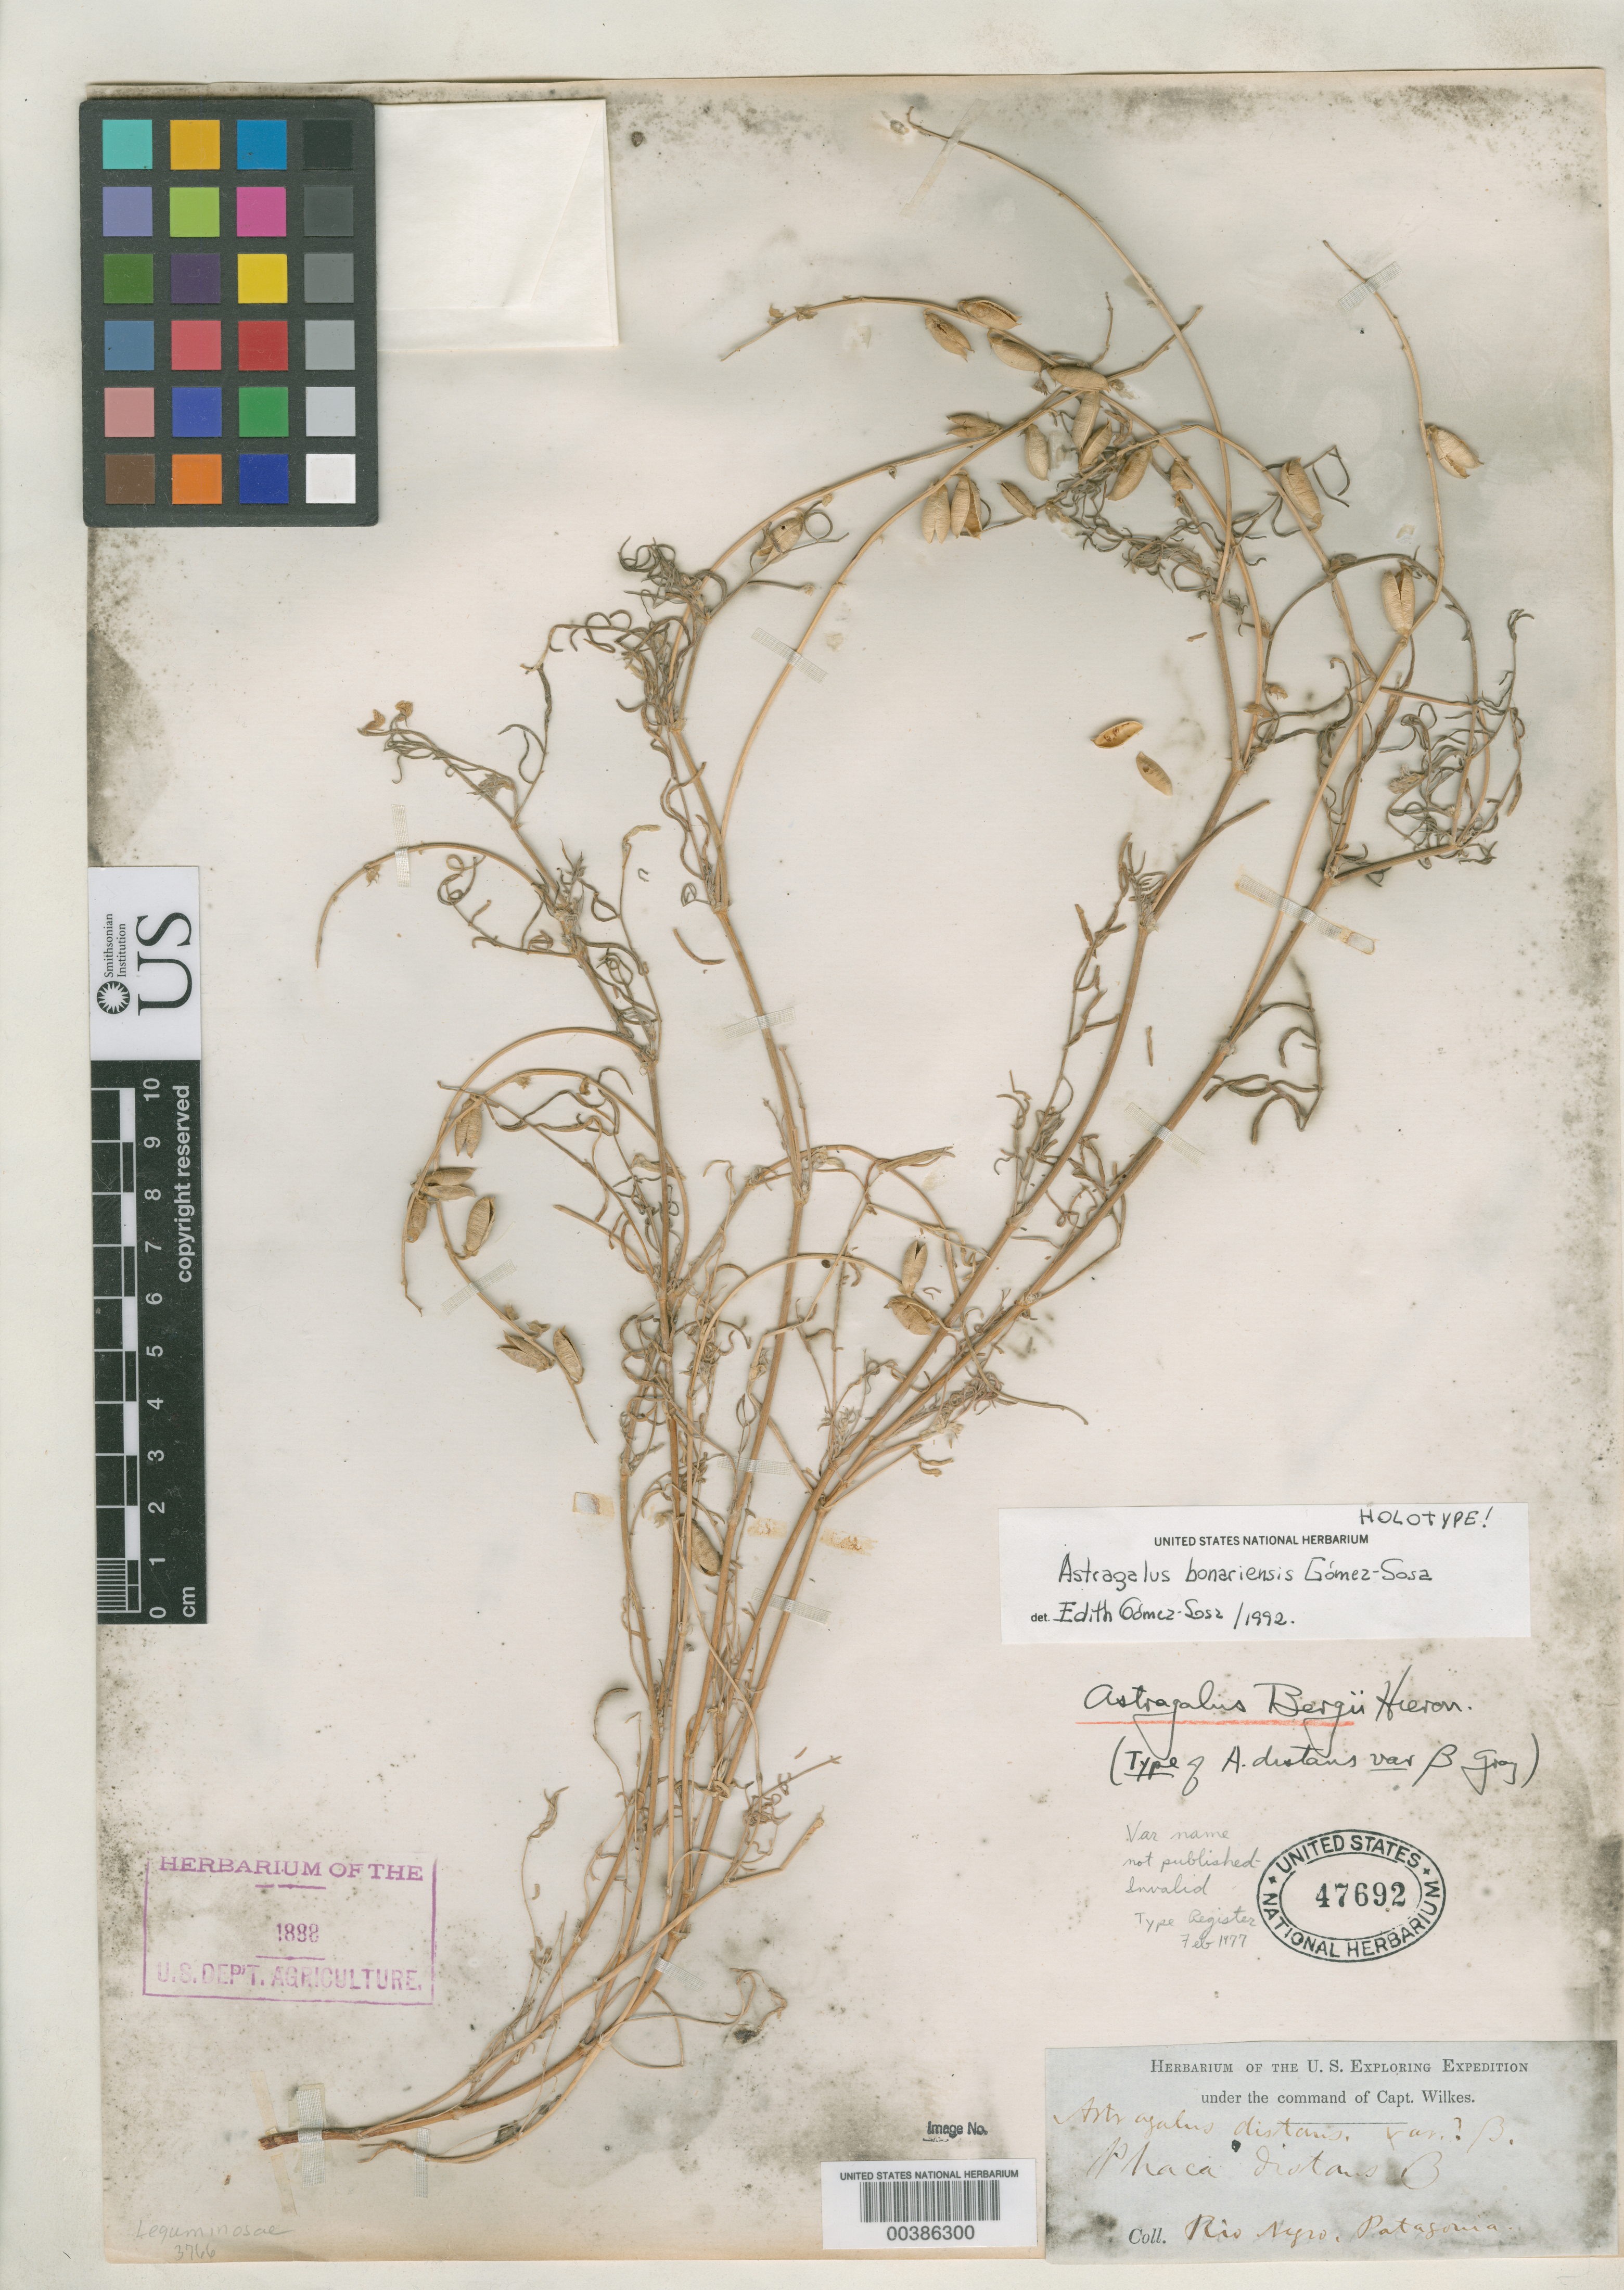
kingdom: Plantae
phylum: Tracheophyta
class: Magnoliopsida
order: Fabales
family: Fabaceae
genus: Astragalus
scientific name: Astragalus bonariensis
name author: Gómez-Sosa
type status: Holotype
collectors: Wilkes Explor. Exped.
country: Argentina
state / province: Río Negro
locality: Patagonia.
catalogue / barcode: US 47692